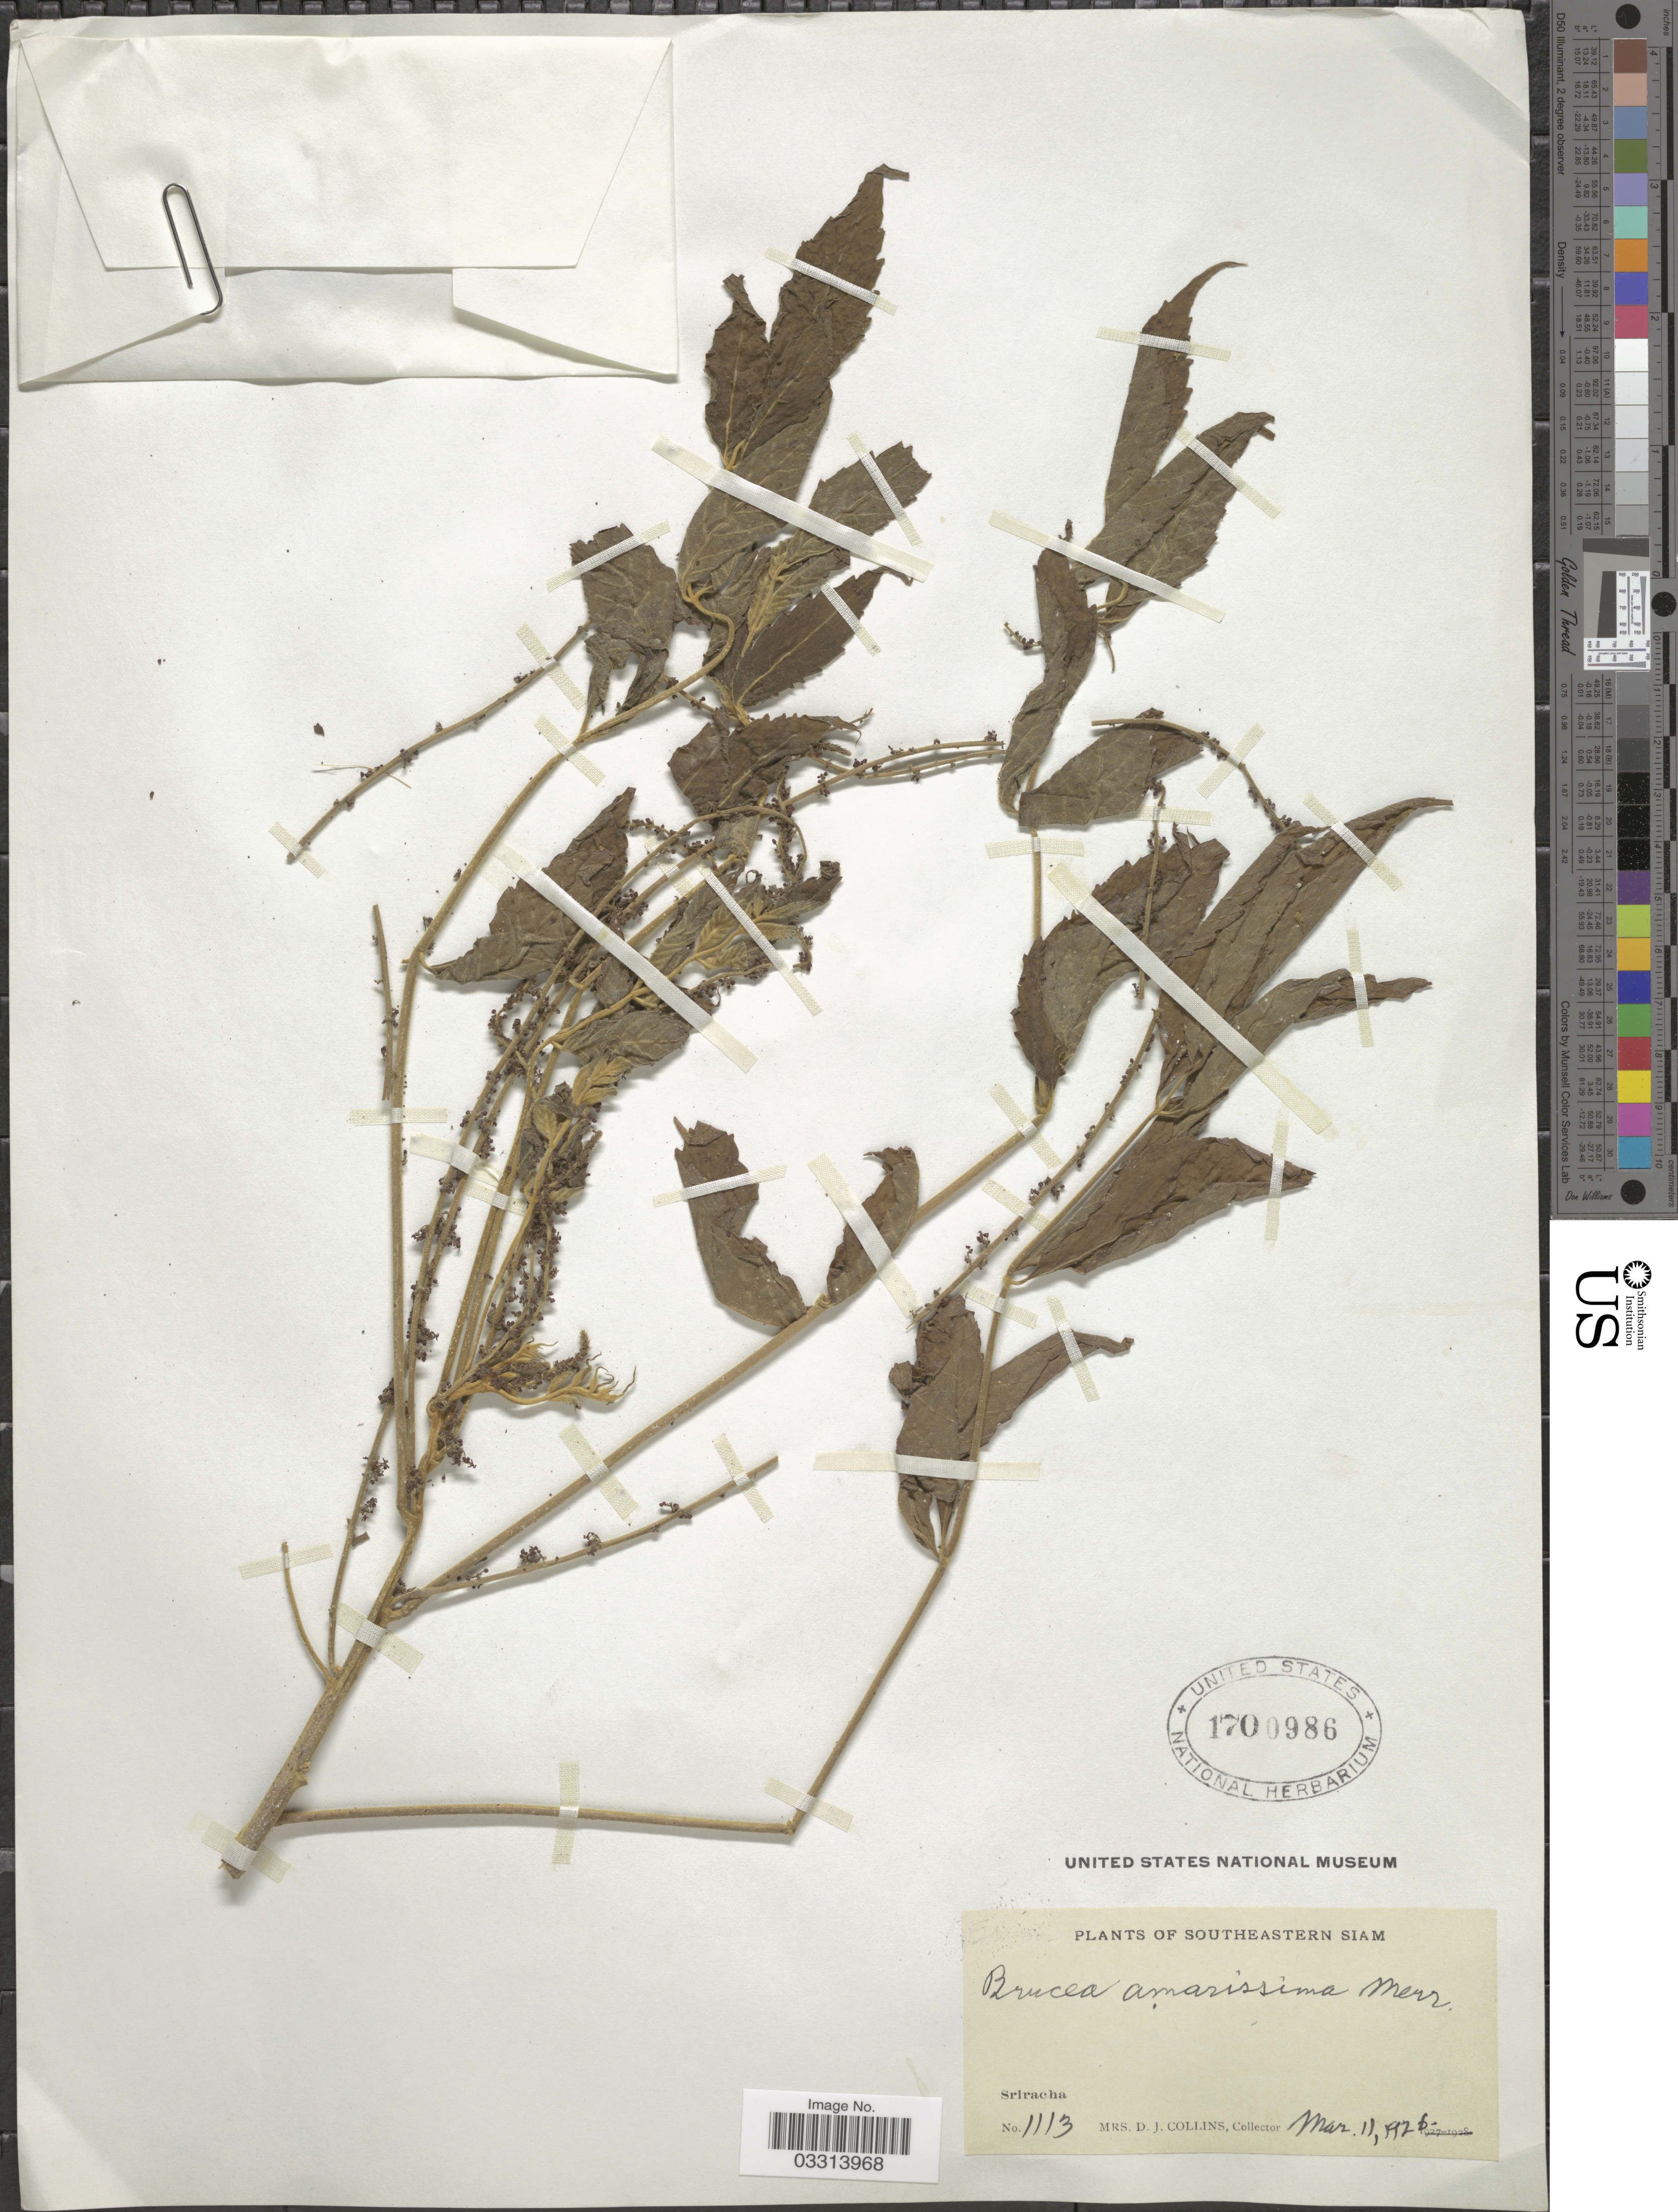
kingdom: Plantae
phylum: Tracheophyta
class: Magnoliopsida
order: Sapindales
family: Simaroubaceae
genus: Brucea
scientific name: Brucea javanica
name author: (L.) Merr.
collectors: Mrs. D. J. Collins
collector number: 1113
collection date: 1926-03-11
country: Thailand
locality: Southeastern Siam. Sriracha.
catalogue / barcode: US 1700986